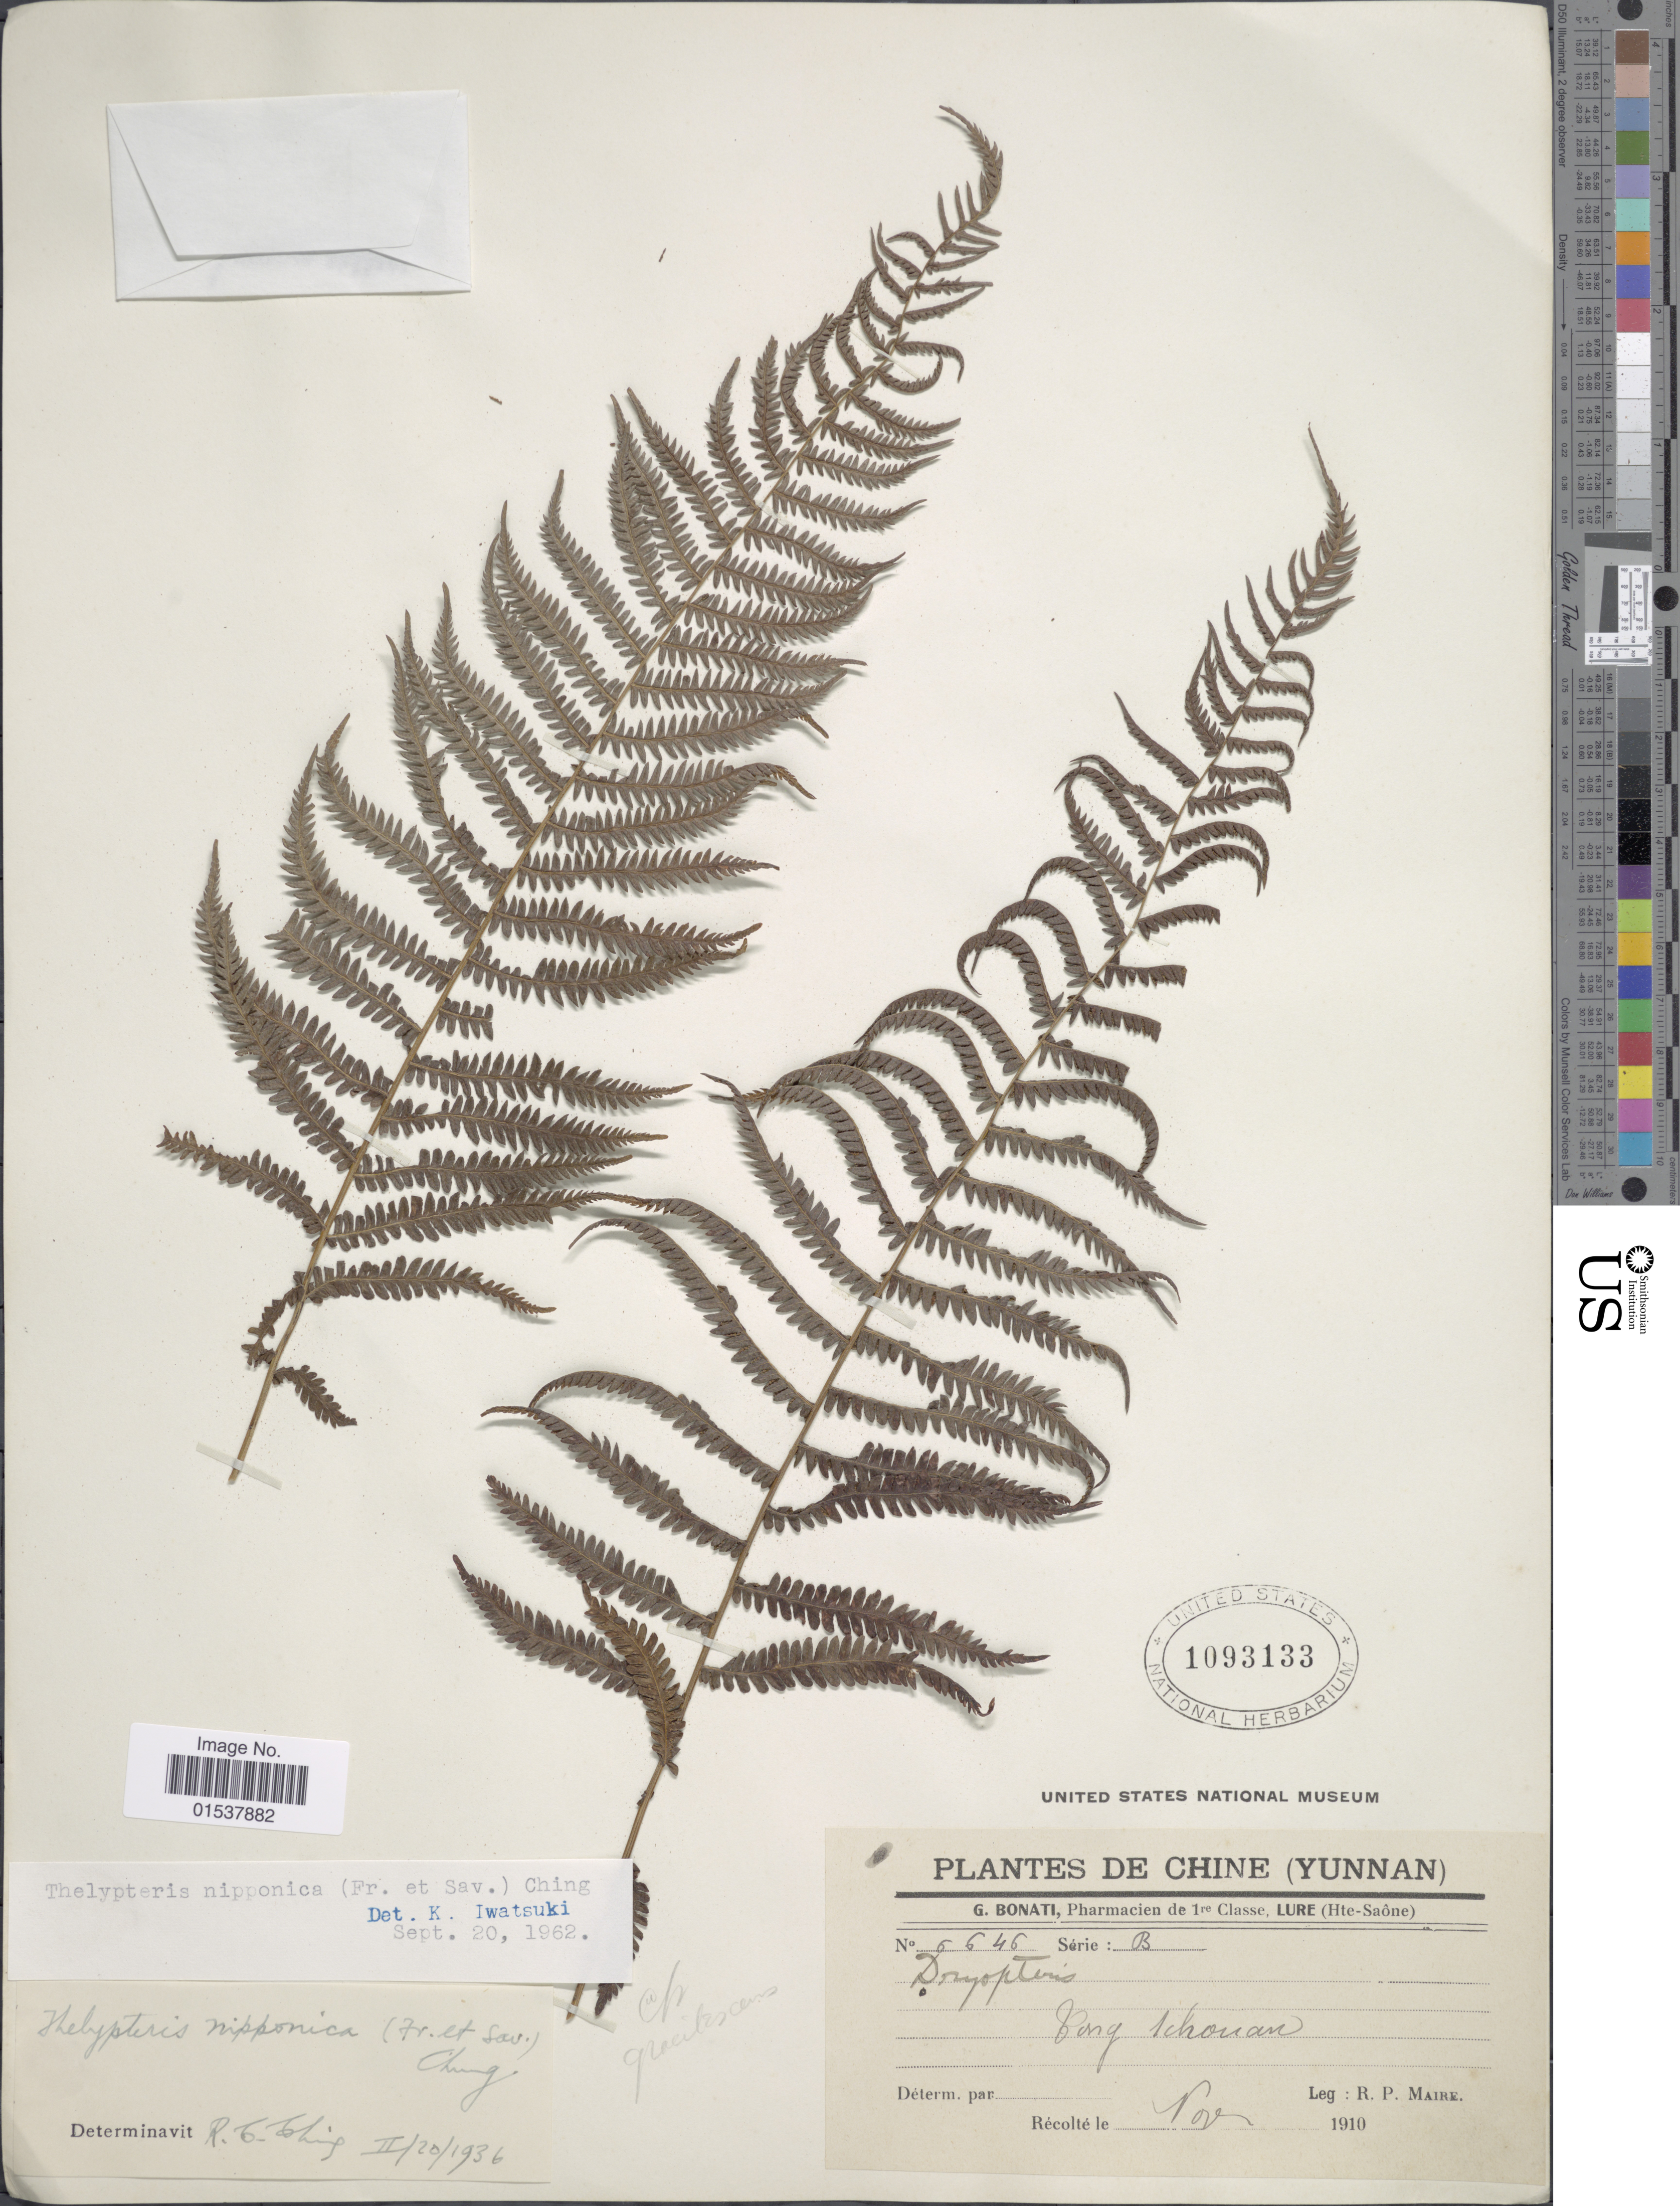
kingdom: Plantae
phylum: Tracheophyta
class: Polypodiopsida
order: Polypodiales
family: Thelypteridaceae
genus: Parathelypteris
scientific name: Parathelypteris nipponica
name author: (Franch. & Sav.) Ching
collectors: R.-P. Maire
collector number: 5646B*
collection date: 1910-11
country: China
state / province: Yunnan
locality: Chine (Yunnan), Tong Tchouan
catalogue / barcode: US 1093133